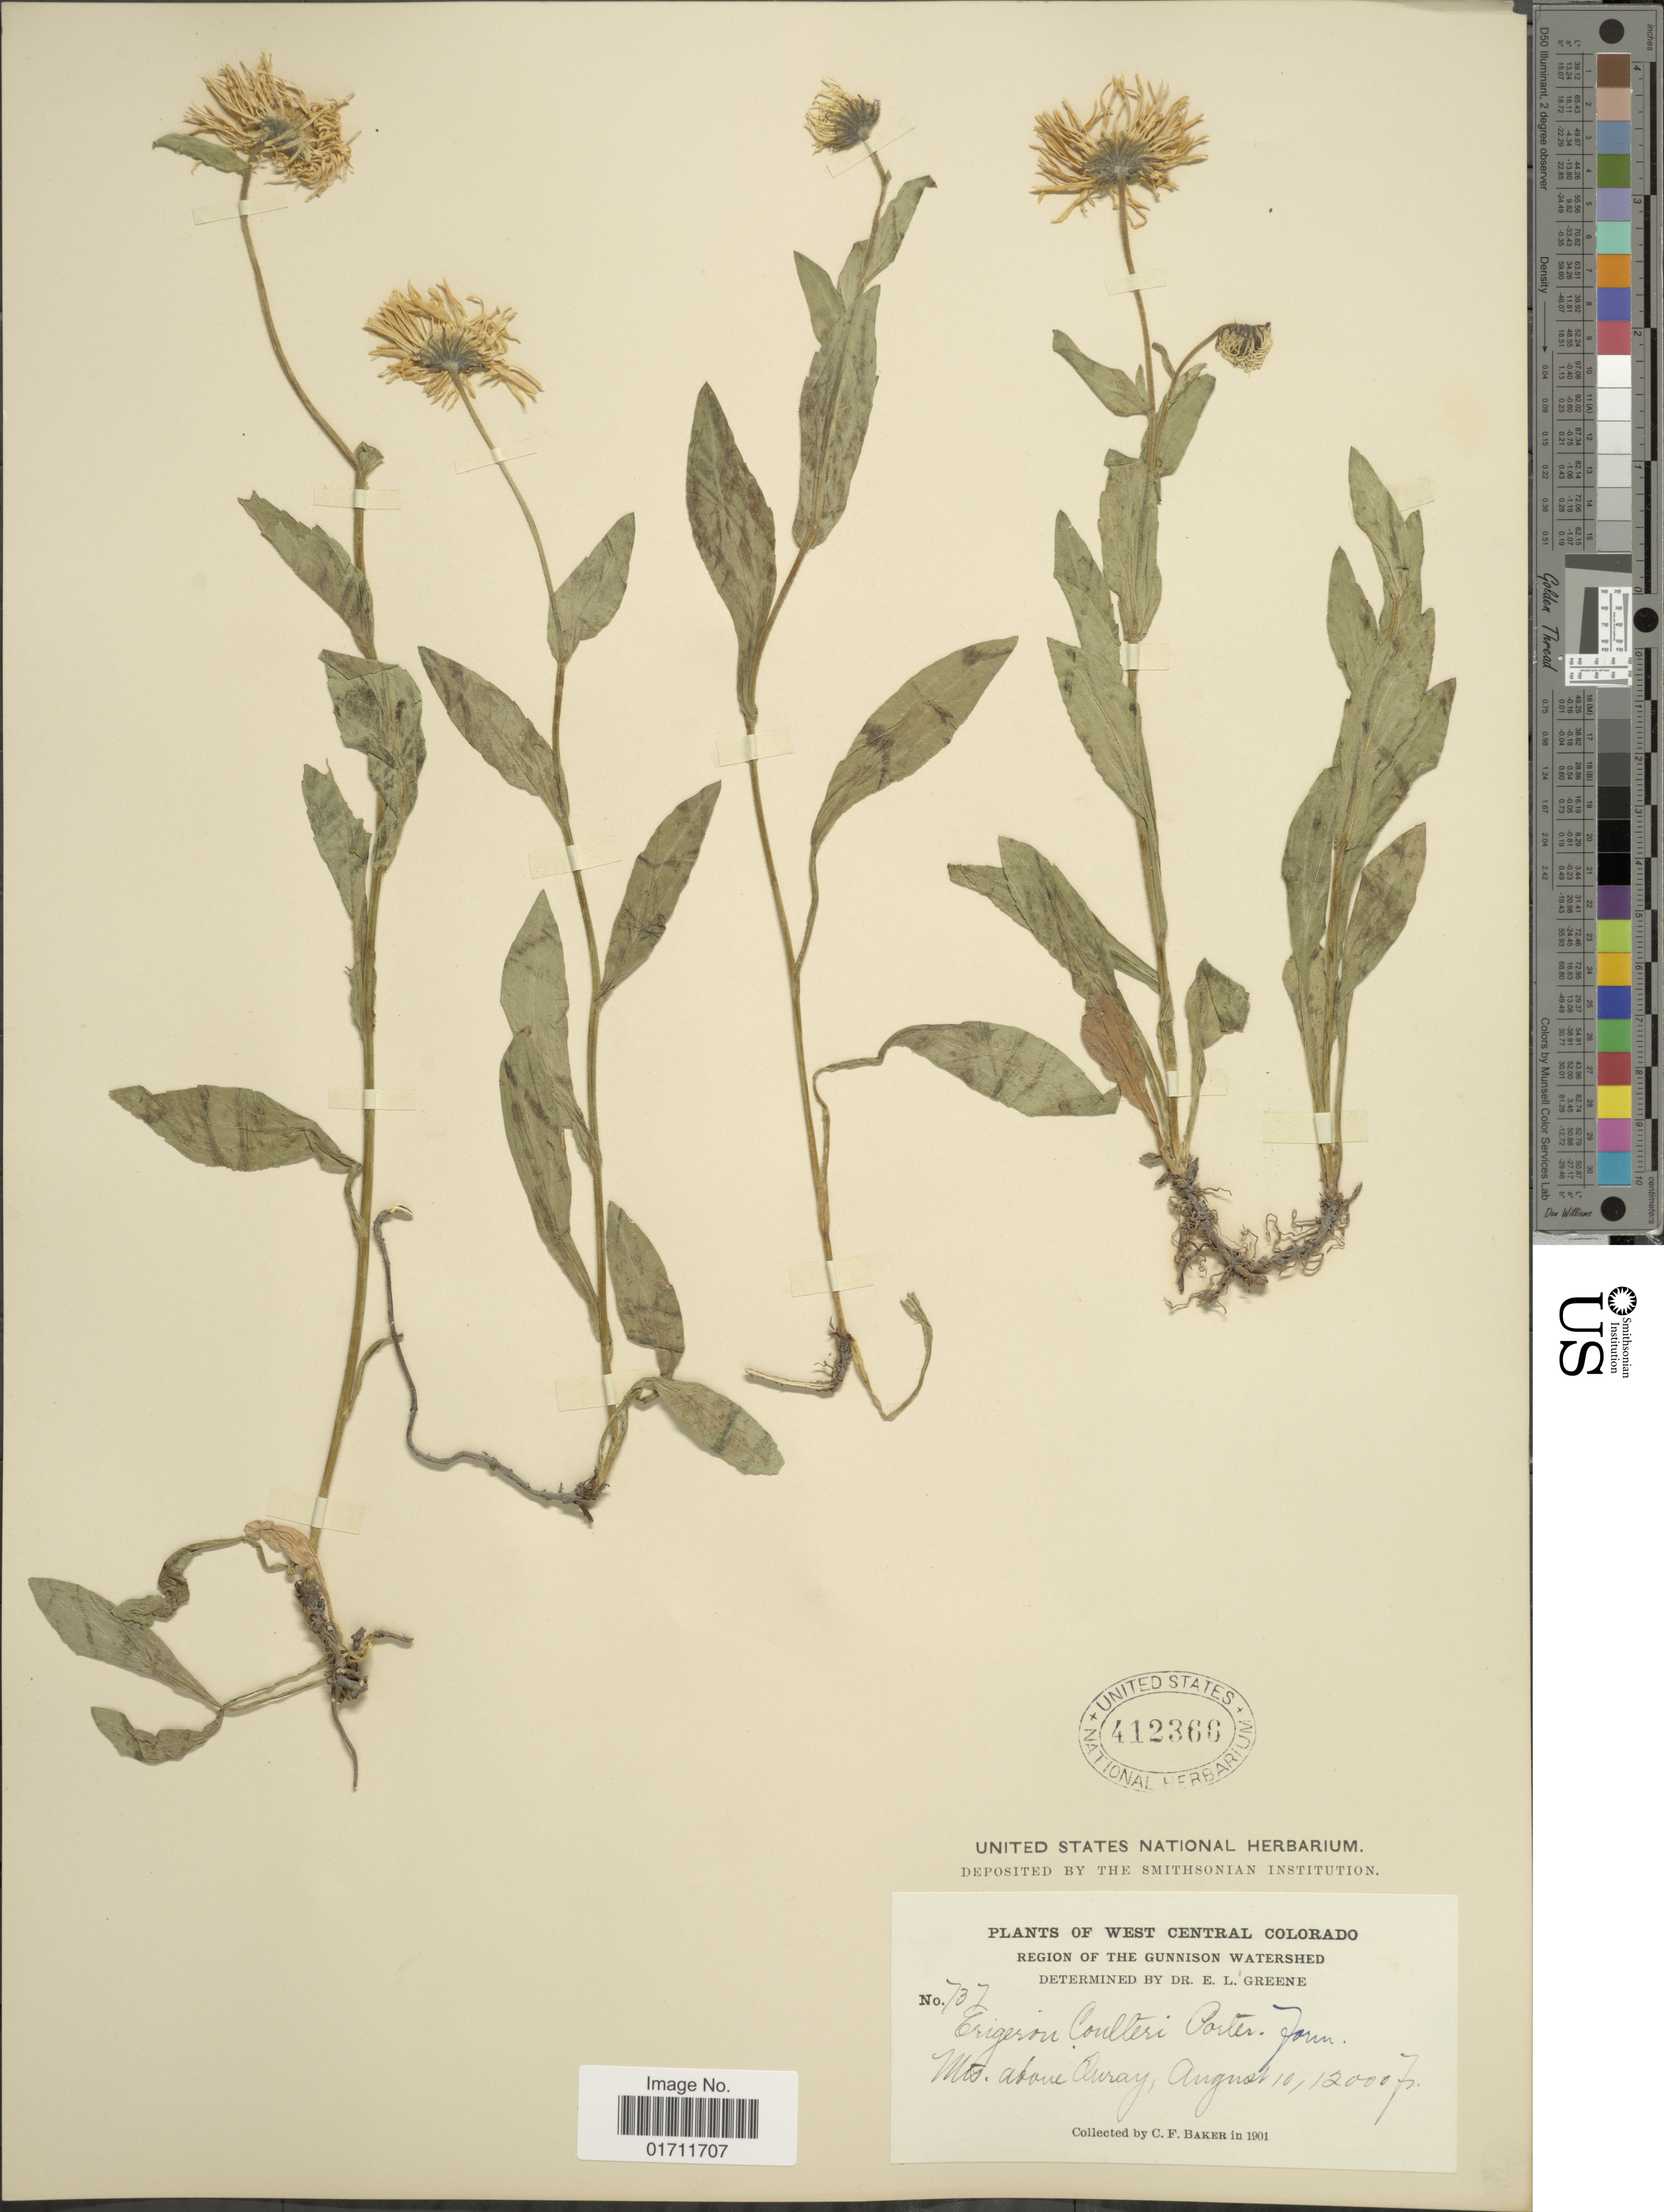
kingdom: Plantae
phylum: Tracheophyta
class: Magnoliopsida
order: Asterales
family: Asteraceae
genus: Erigeron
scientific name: Erigeron coulteri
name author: Porter in Porter & J.M. Coult.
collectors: C. F. Baker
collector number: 737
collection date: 1901-08-10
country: United States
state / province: Colorado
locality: West Central Colorado, Region of the Gunnison Watershed, Mts.above Quray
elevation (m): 3658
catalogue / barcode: US 412366